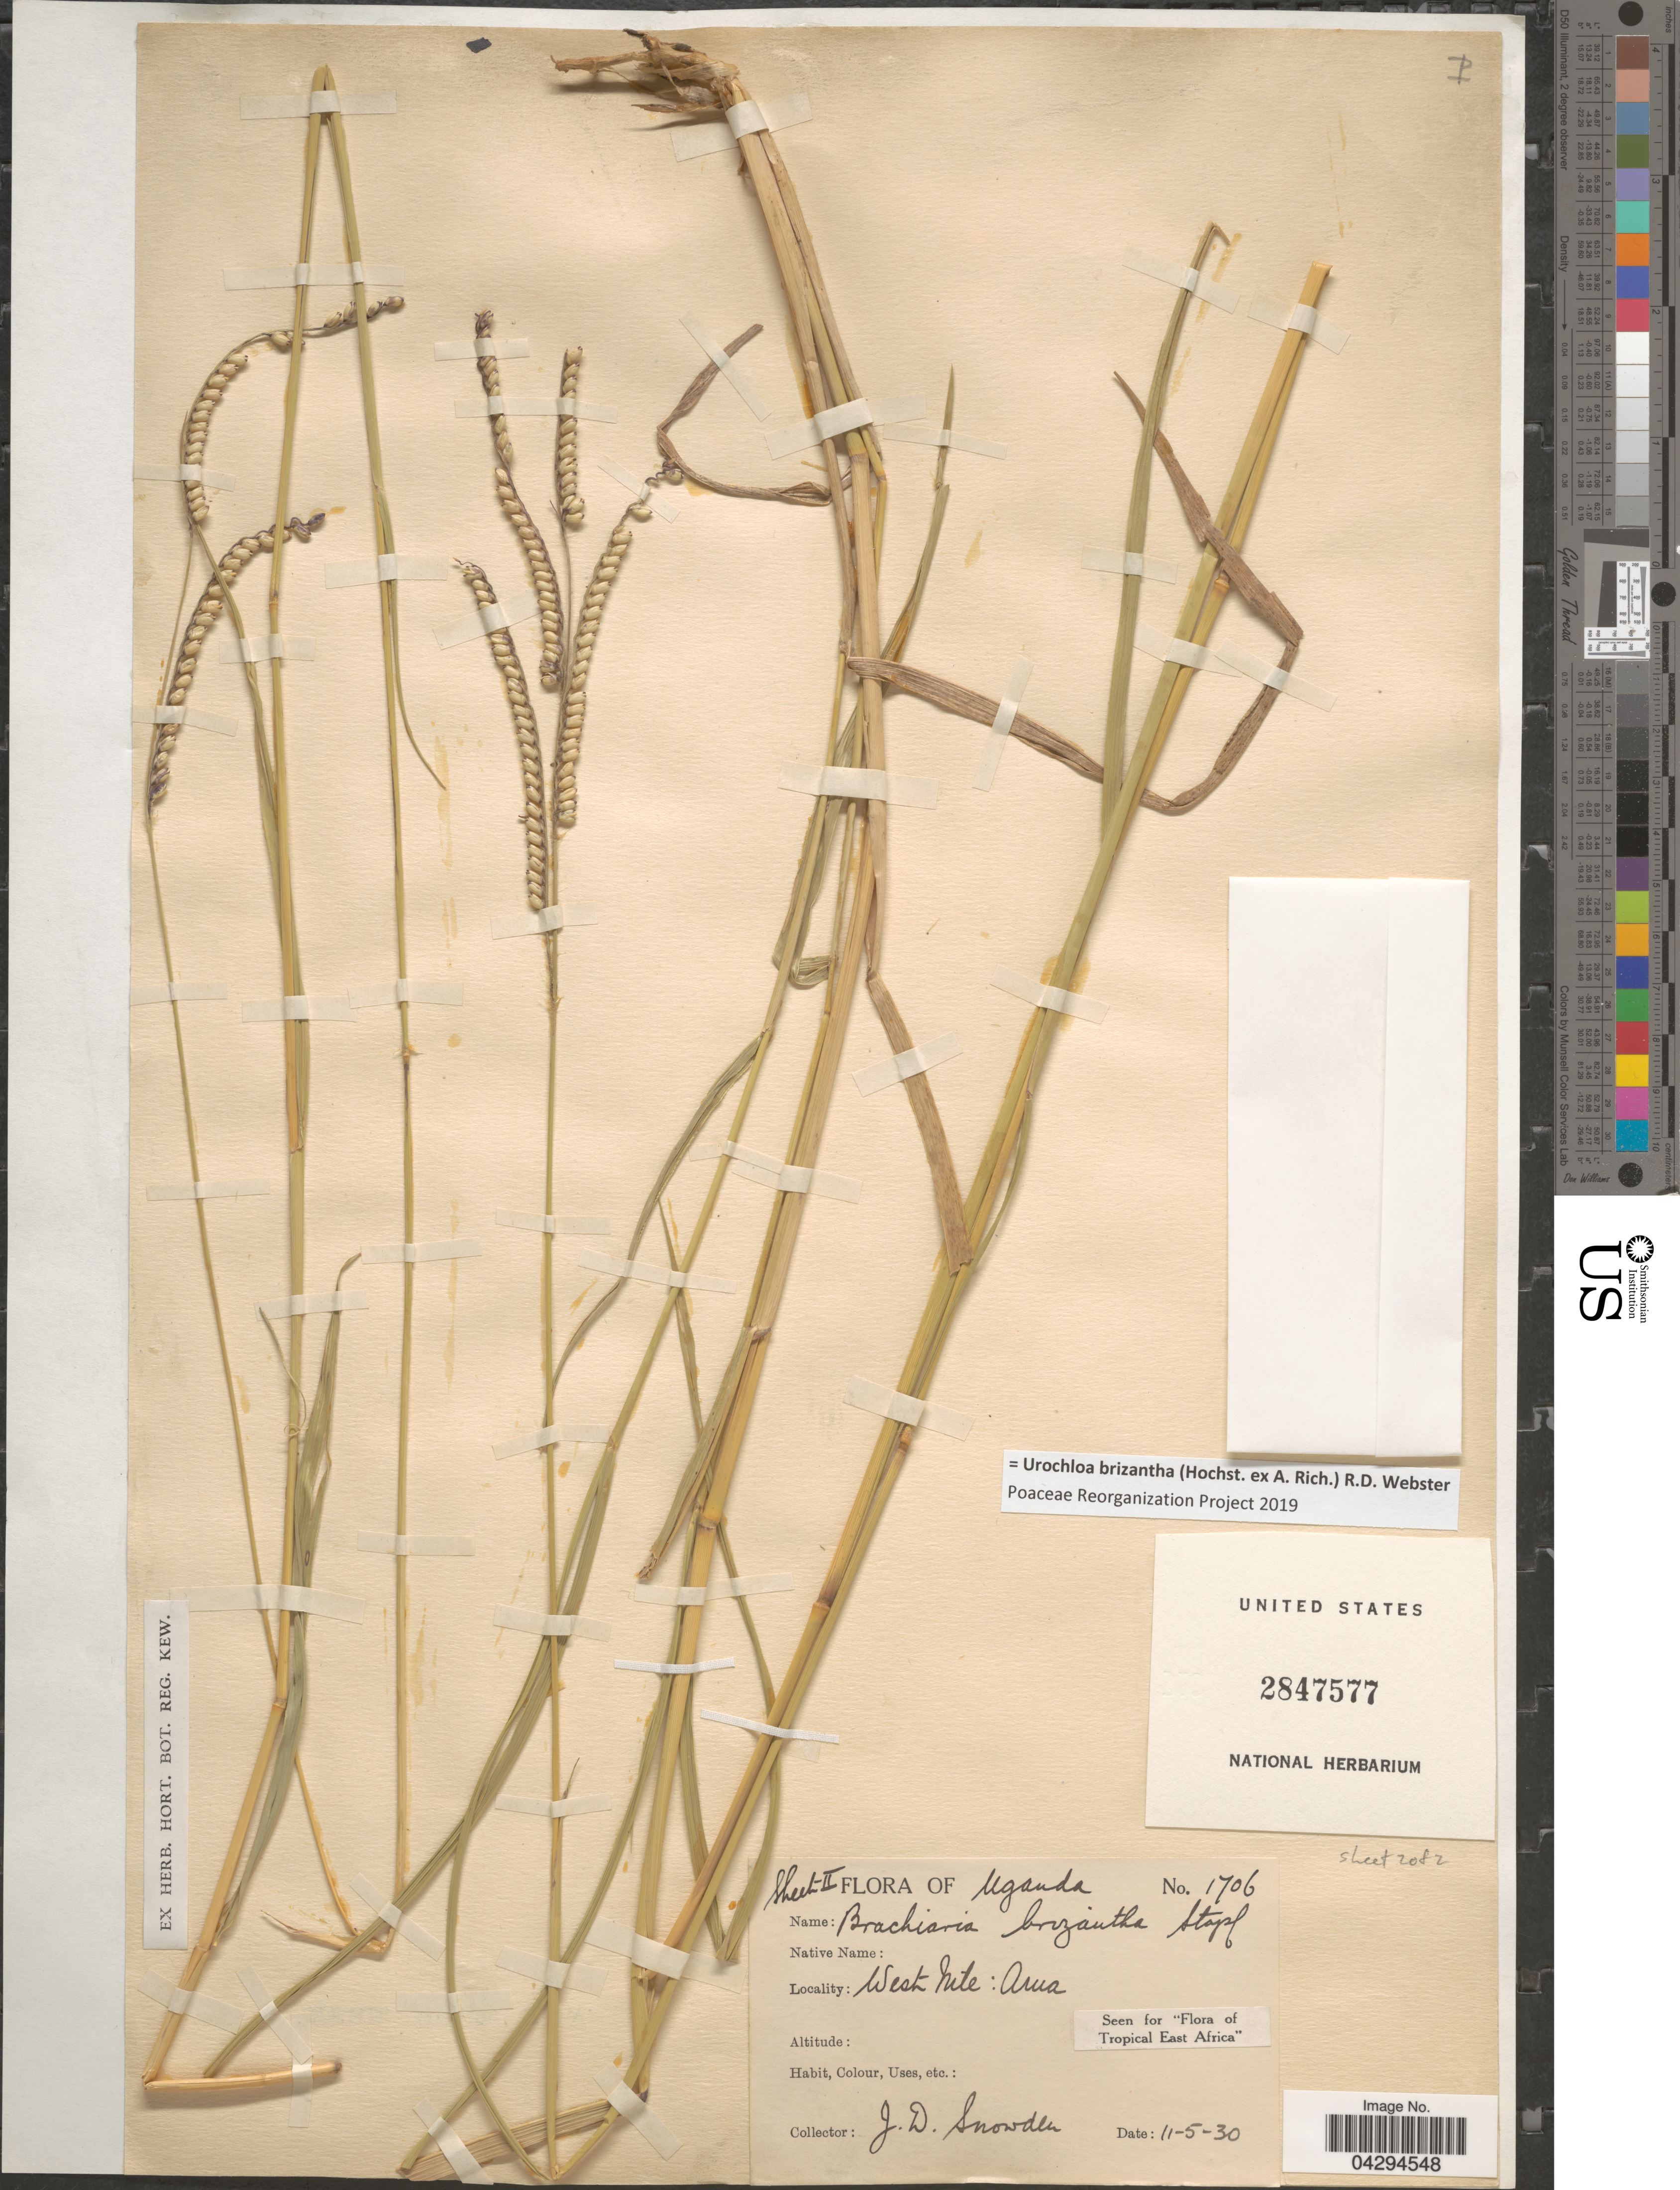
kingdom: Plantae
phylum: Tracheophyta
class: Liliopsida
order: Poales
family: Poaceae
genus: Urochloa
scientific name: Urochloa brizantha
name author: (Hochst. ex A. Rich.) R.D. Webster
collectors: J. Snowden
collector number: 1706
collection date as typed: Transcribed d/m/y: 11/5/30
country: Uganda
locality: West Nile: Arua.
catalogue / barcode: US 2847577